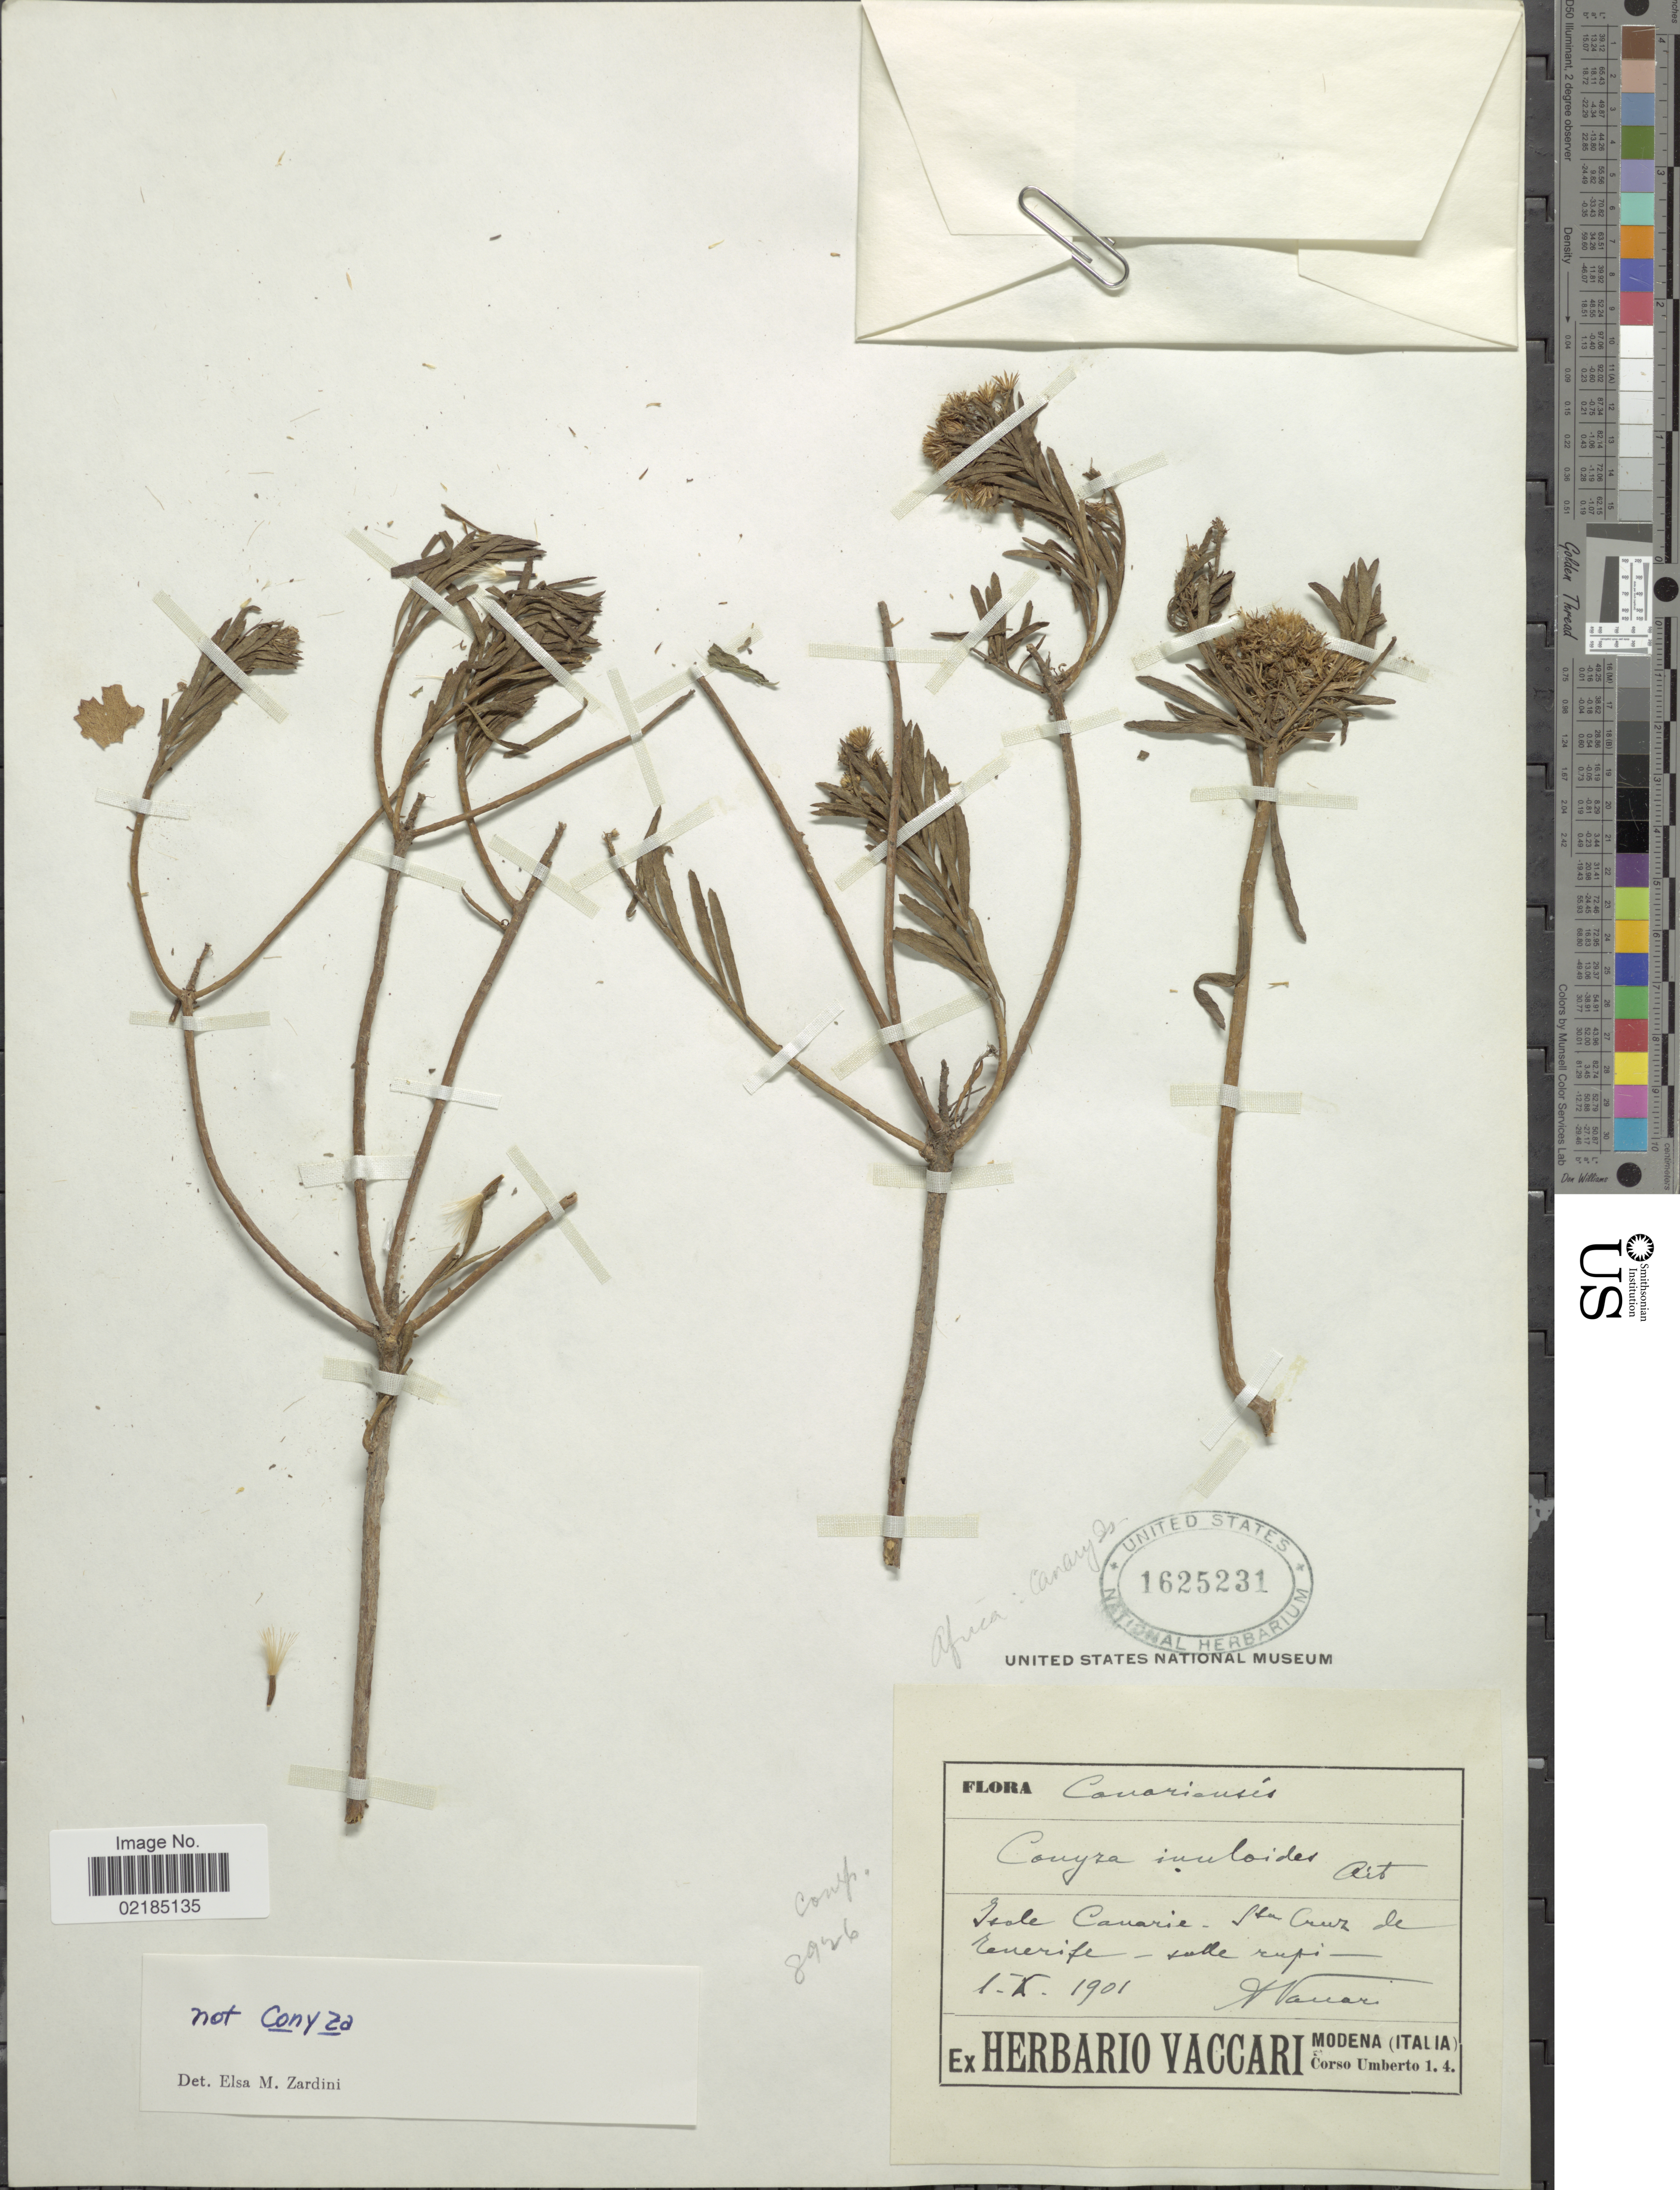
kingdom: Plantae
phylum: Tracheophyta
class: Magnoliopsida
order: Asterales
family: Asteraceae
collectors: A. Vaccari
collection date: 1901-10-01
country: Spain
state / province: Canarias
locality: Canariansis. Isle Canarie - Sta. Cruz de Tenerife - sulle rupi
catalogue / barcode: US 1625231